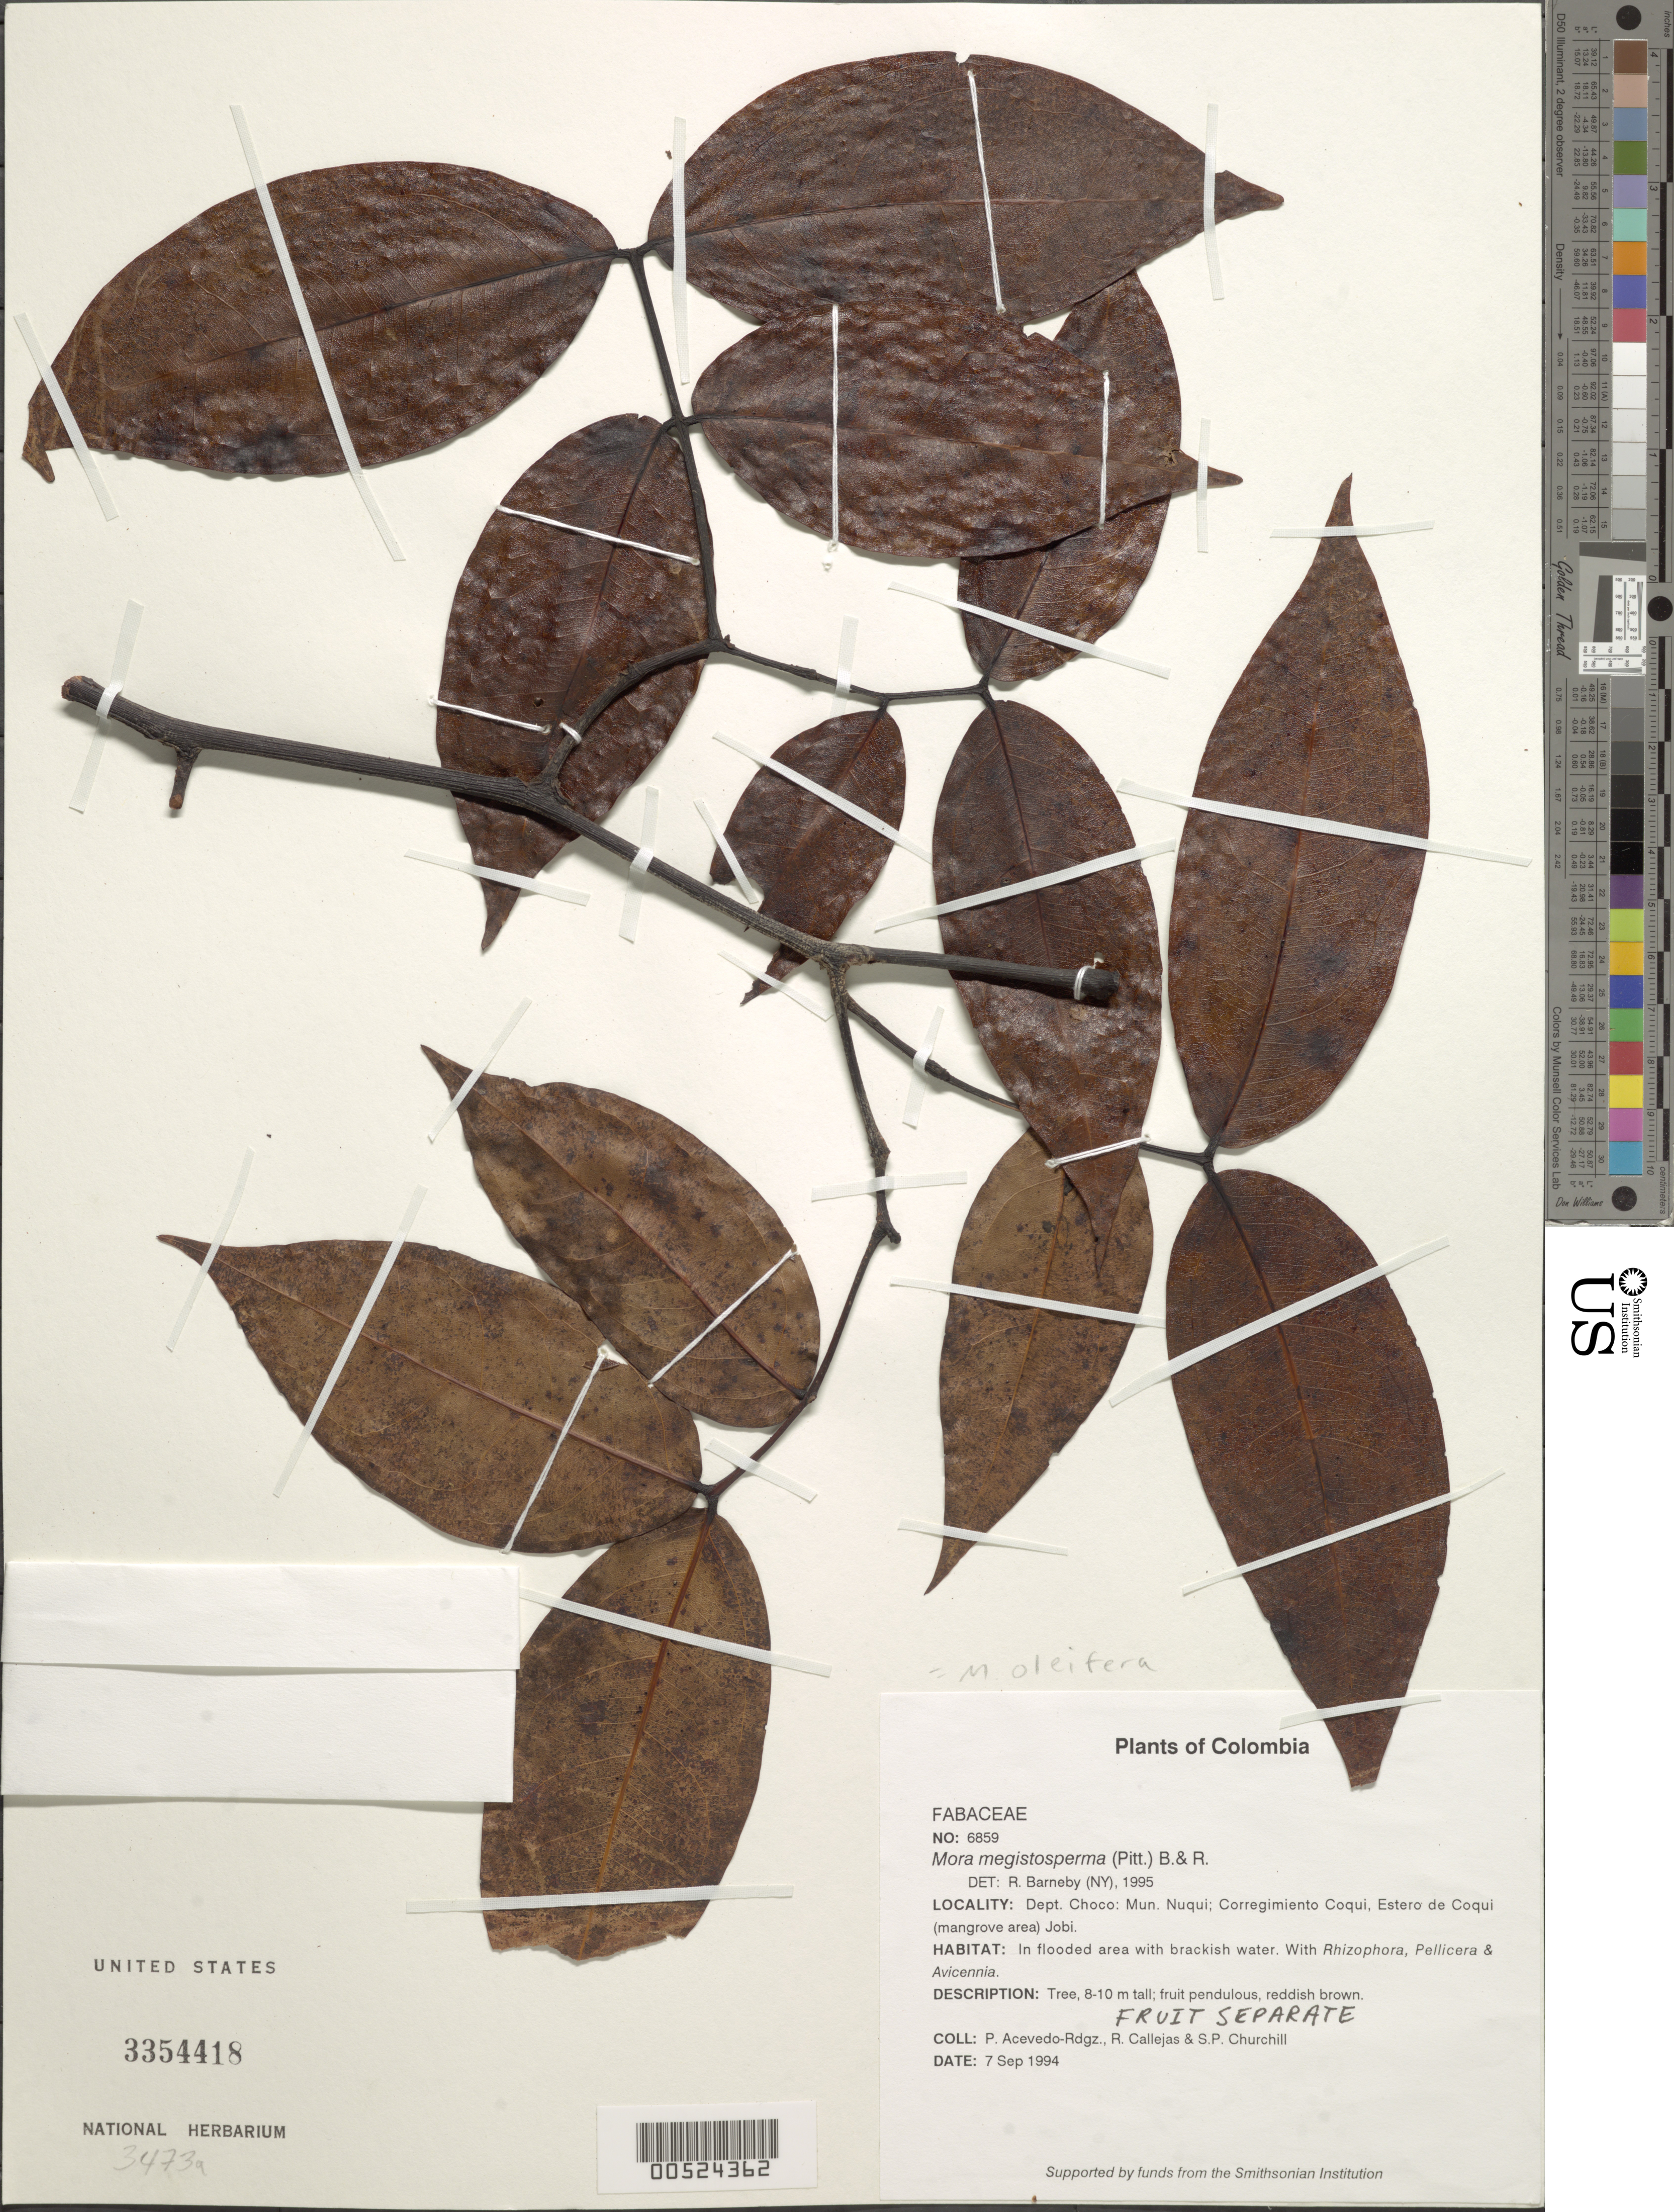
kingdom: Plantae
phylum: Tracheophyta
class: Magnoliopsida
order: Fabales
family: Fabaceae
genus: Mora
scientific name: Mora oleifera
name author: (Triana ex Hemsl.) Ducke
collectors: P. Acevedo-Rodr., R. Callejas & S. Churchill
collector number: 6859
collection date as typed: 07 Sep 1994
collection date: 1994-09-07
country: Colombia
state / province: Chocó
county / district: Nuqui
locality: Depart. Choco; Mun. Nuqui; Corregimiento Coqui; Estero de Coqui (mangrove area) Jobi.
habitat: In flooded area with brackish water. With Rhizophora, Pellicera & Avicennia.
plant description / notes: Barcode for the fruit is 01939165.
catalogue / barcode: US 3354418